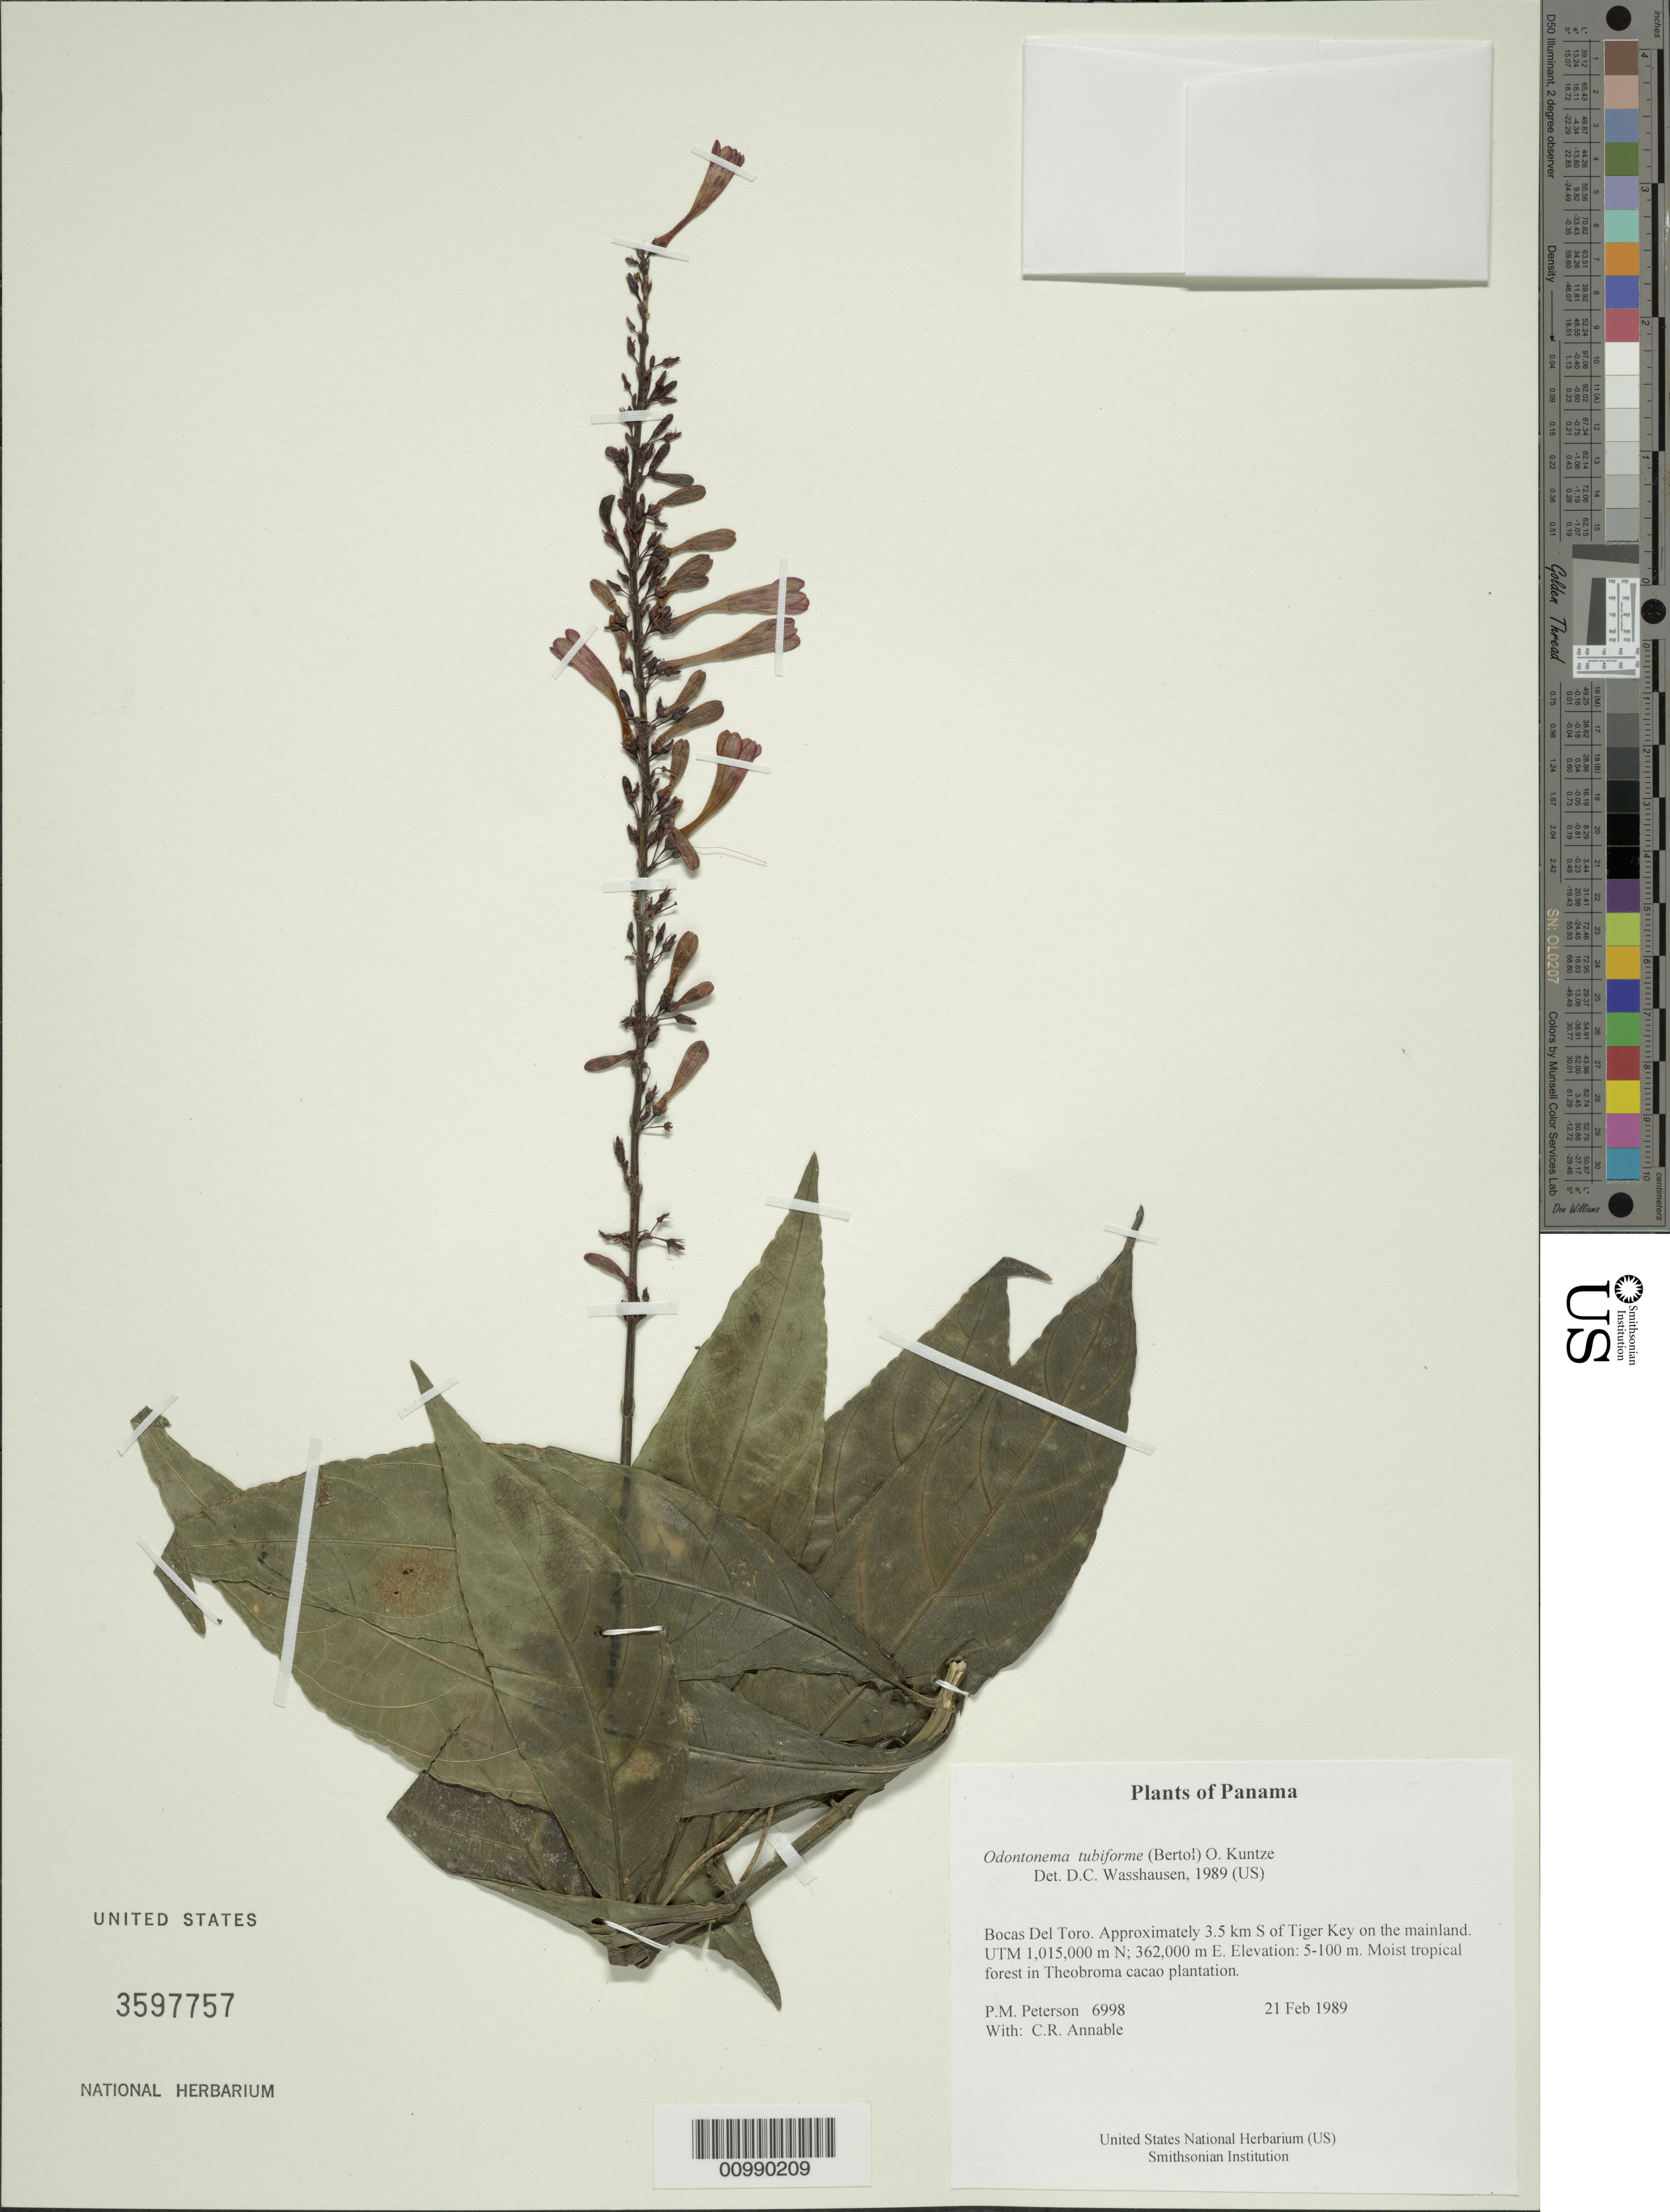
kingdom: Plantae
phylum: Tracheophyta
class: Magnoliopsida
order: Lamiales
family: Acanthaceae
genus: Odontonema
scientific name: Odontonema tubaeforme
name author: (Bertol.) Kuntze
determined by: Wasshausen, Dieter C., (BOT), Smithsonian Institution - National Museum of Natural History (UNITED STATES)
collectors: P. M. Peterson & C. R. Annable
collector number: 06998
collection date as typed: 21 Feb 1989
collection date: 1989-02-21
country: Panama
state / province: Bocas del Toro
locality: Approximately 3.5 km S of Tiger Key on the mainland. UTM 1,015,000 m N; 362,000 m E.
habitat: Moist tropical forest in Theobroma cacao plantation.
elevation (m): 5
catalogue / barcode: US 3597757